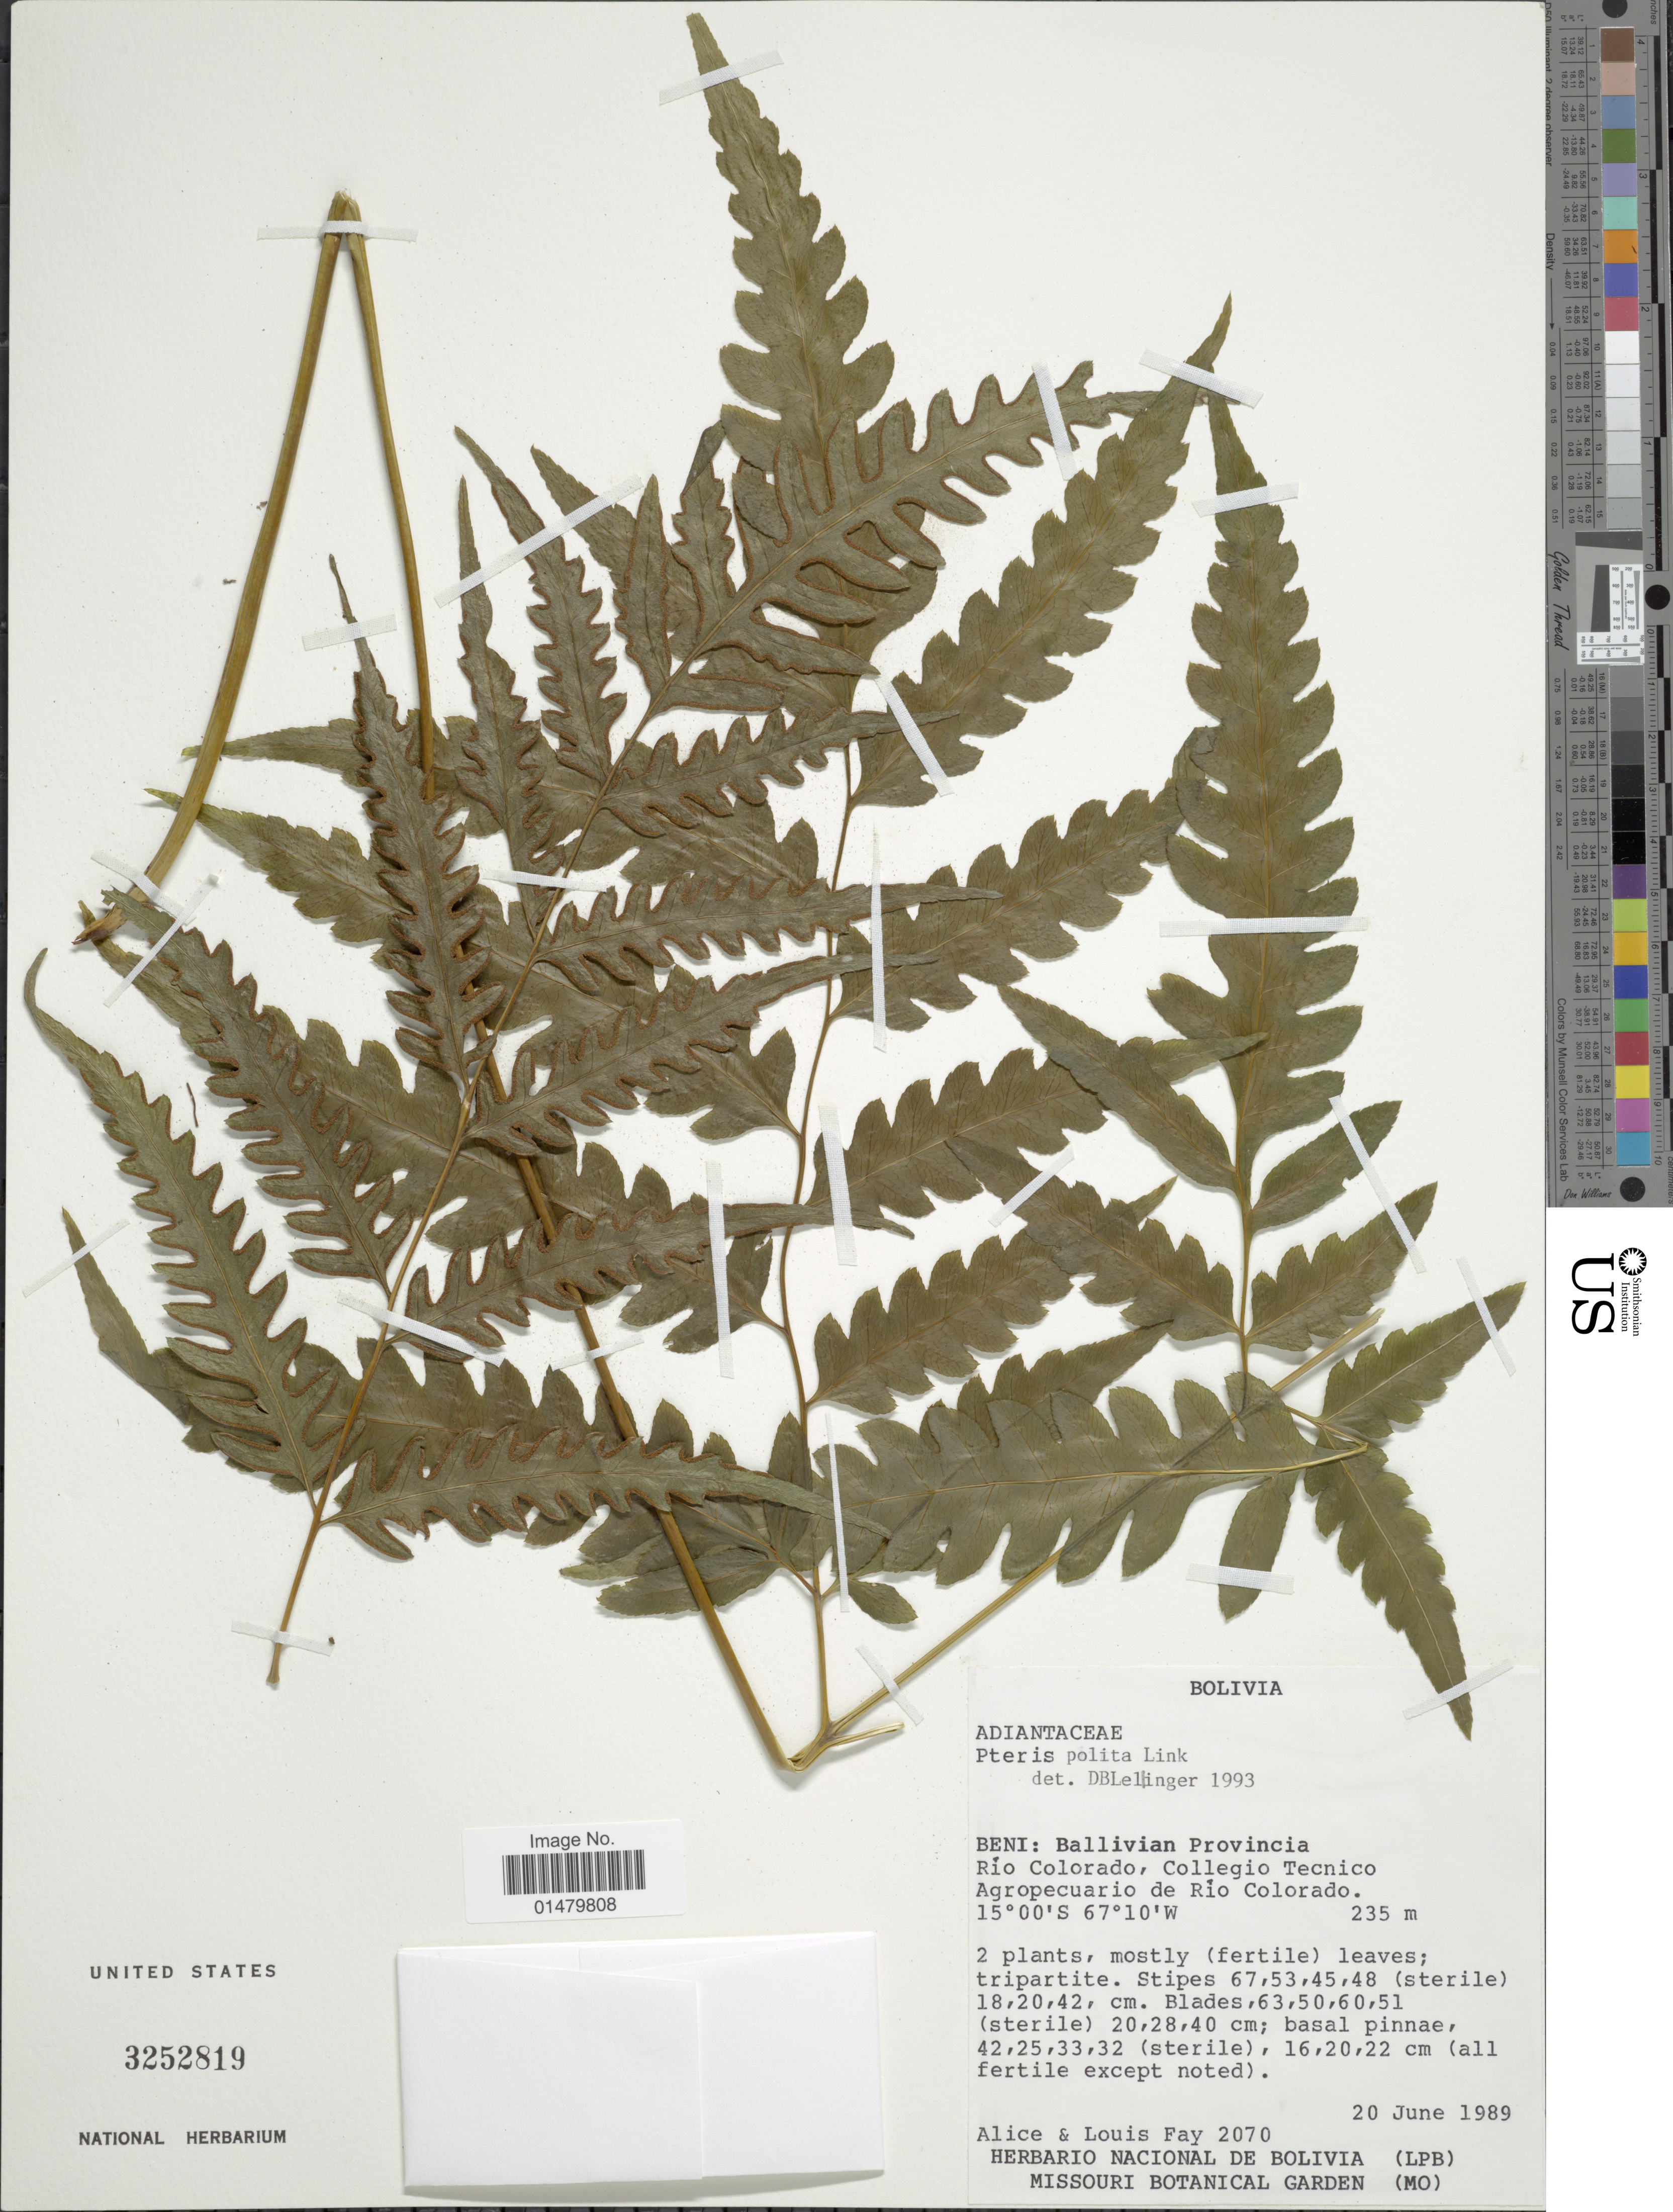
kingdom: Plantae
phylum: Tracheophyta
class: Polypodiopsida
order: Polypodiales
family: Pteridaceae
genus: Pteris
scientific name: Pteris propinqua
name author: J. Agardh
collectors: A. Fay & L. Fay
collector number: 2070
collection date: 1989-06-20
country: Bolivia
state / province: Beni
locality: Ballivian Provincia Rio Colorado, Collegio Tecnico Agropecuario de Rio Colorado.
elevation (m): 235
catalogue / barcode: US 3252819